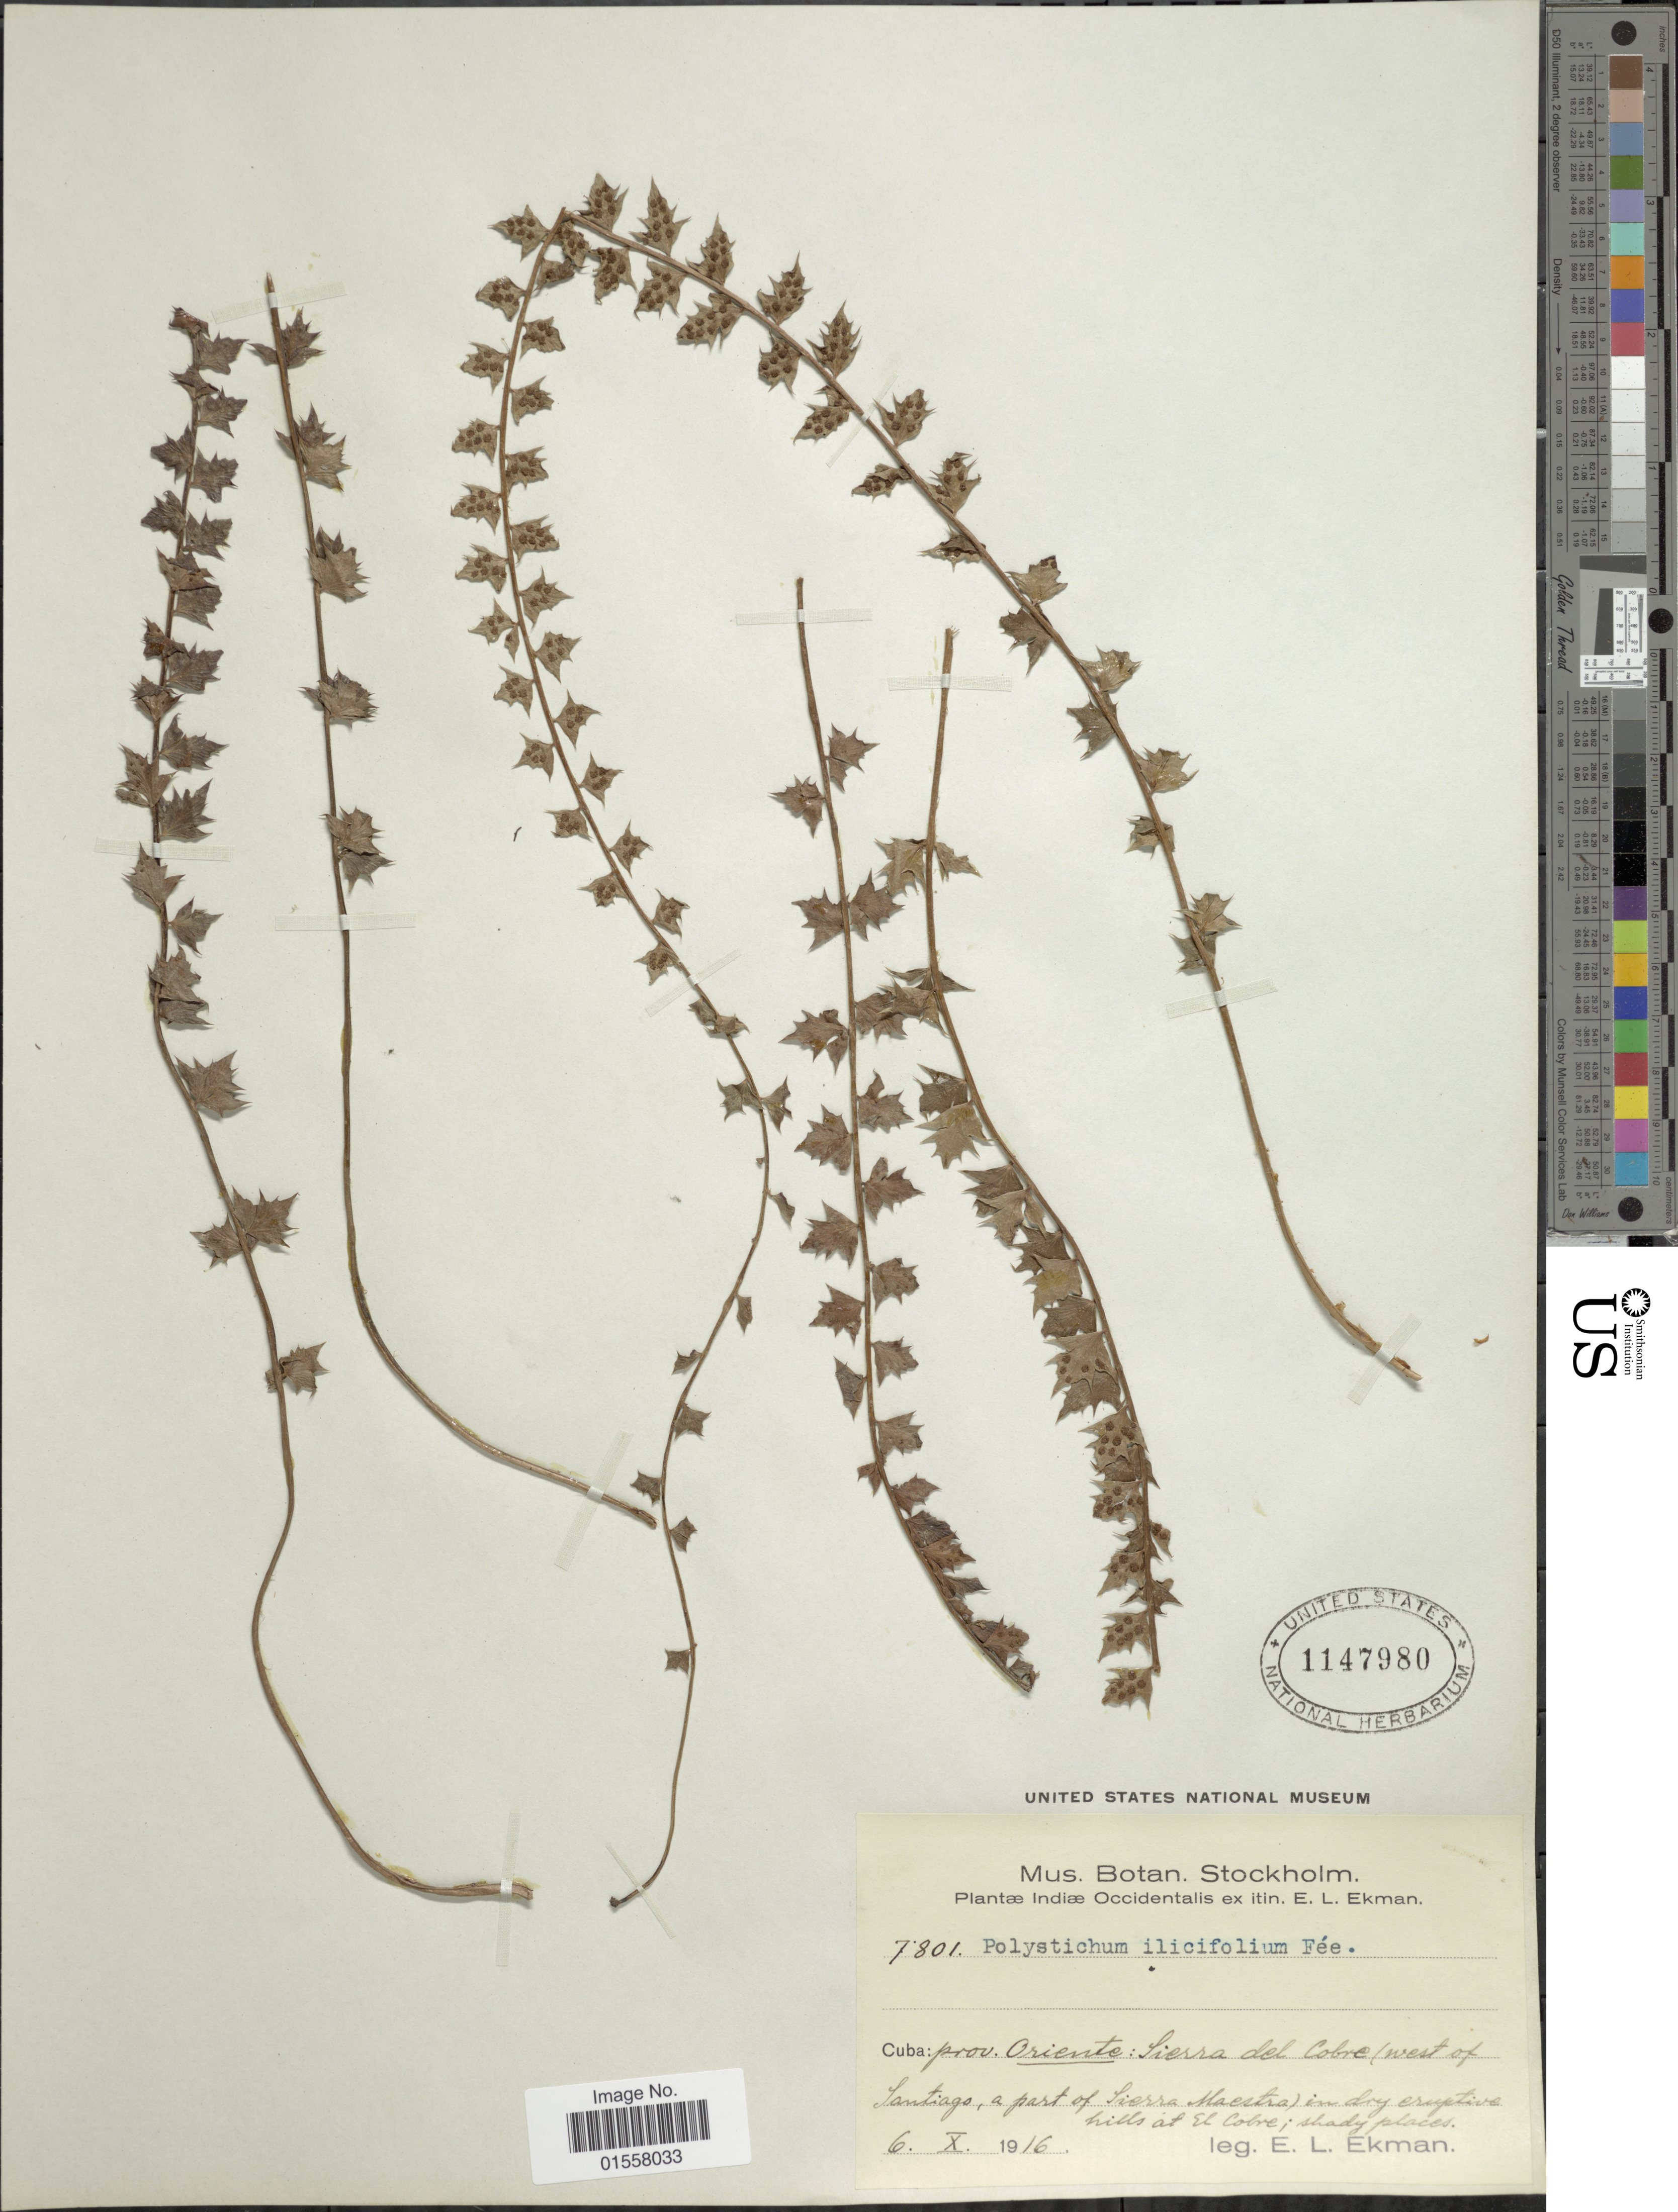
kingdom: Plantae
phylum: Tracheophyta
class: Polypodiopsida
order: Polypodiales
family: Dryopteridaceae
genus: Polystichum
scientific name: Polystichum ilicifolium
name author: Fée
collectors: E. L. Ekman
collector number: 7801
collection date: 1916-10-06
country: Cuba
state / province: Oriente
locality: Cuba: Prov. Oriente: Sierra del Cobre (west of Santiago, a part of Sierra Maestra) in dry eruptive hills at El Cobre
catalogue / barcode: US 1147980